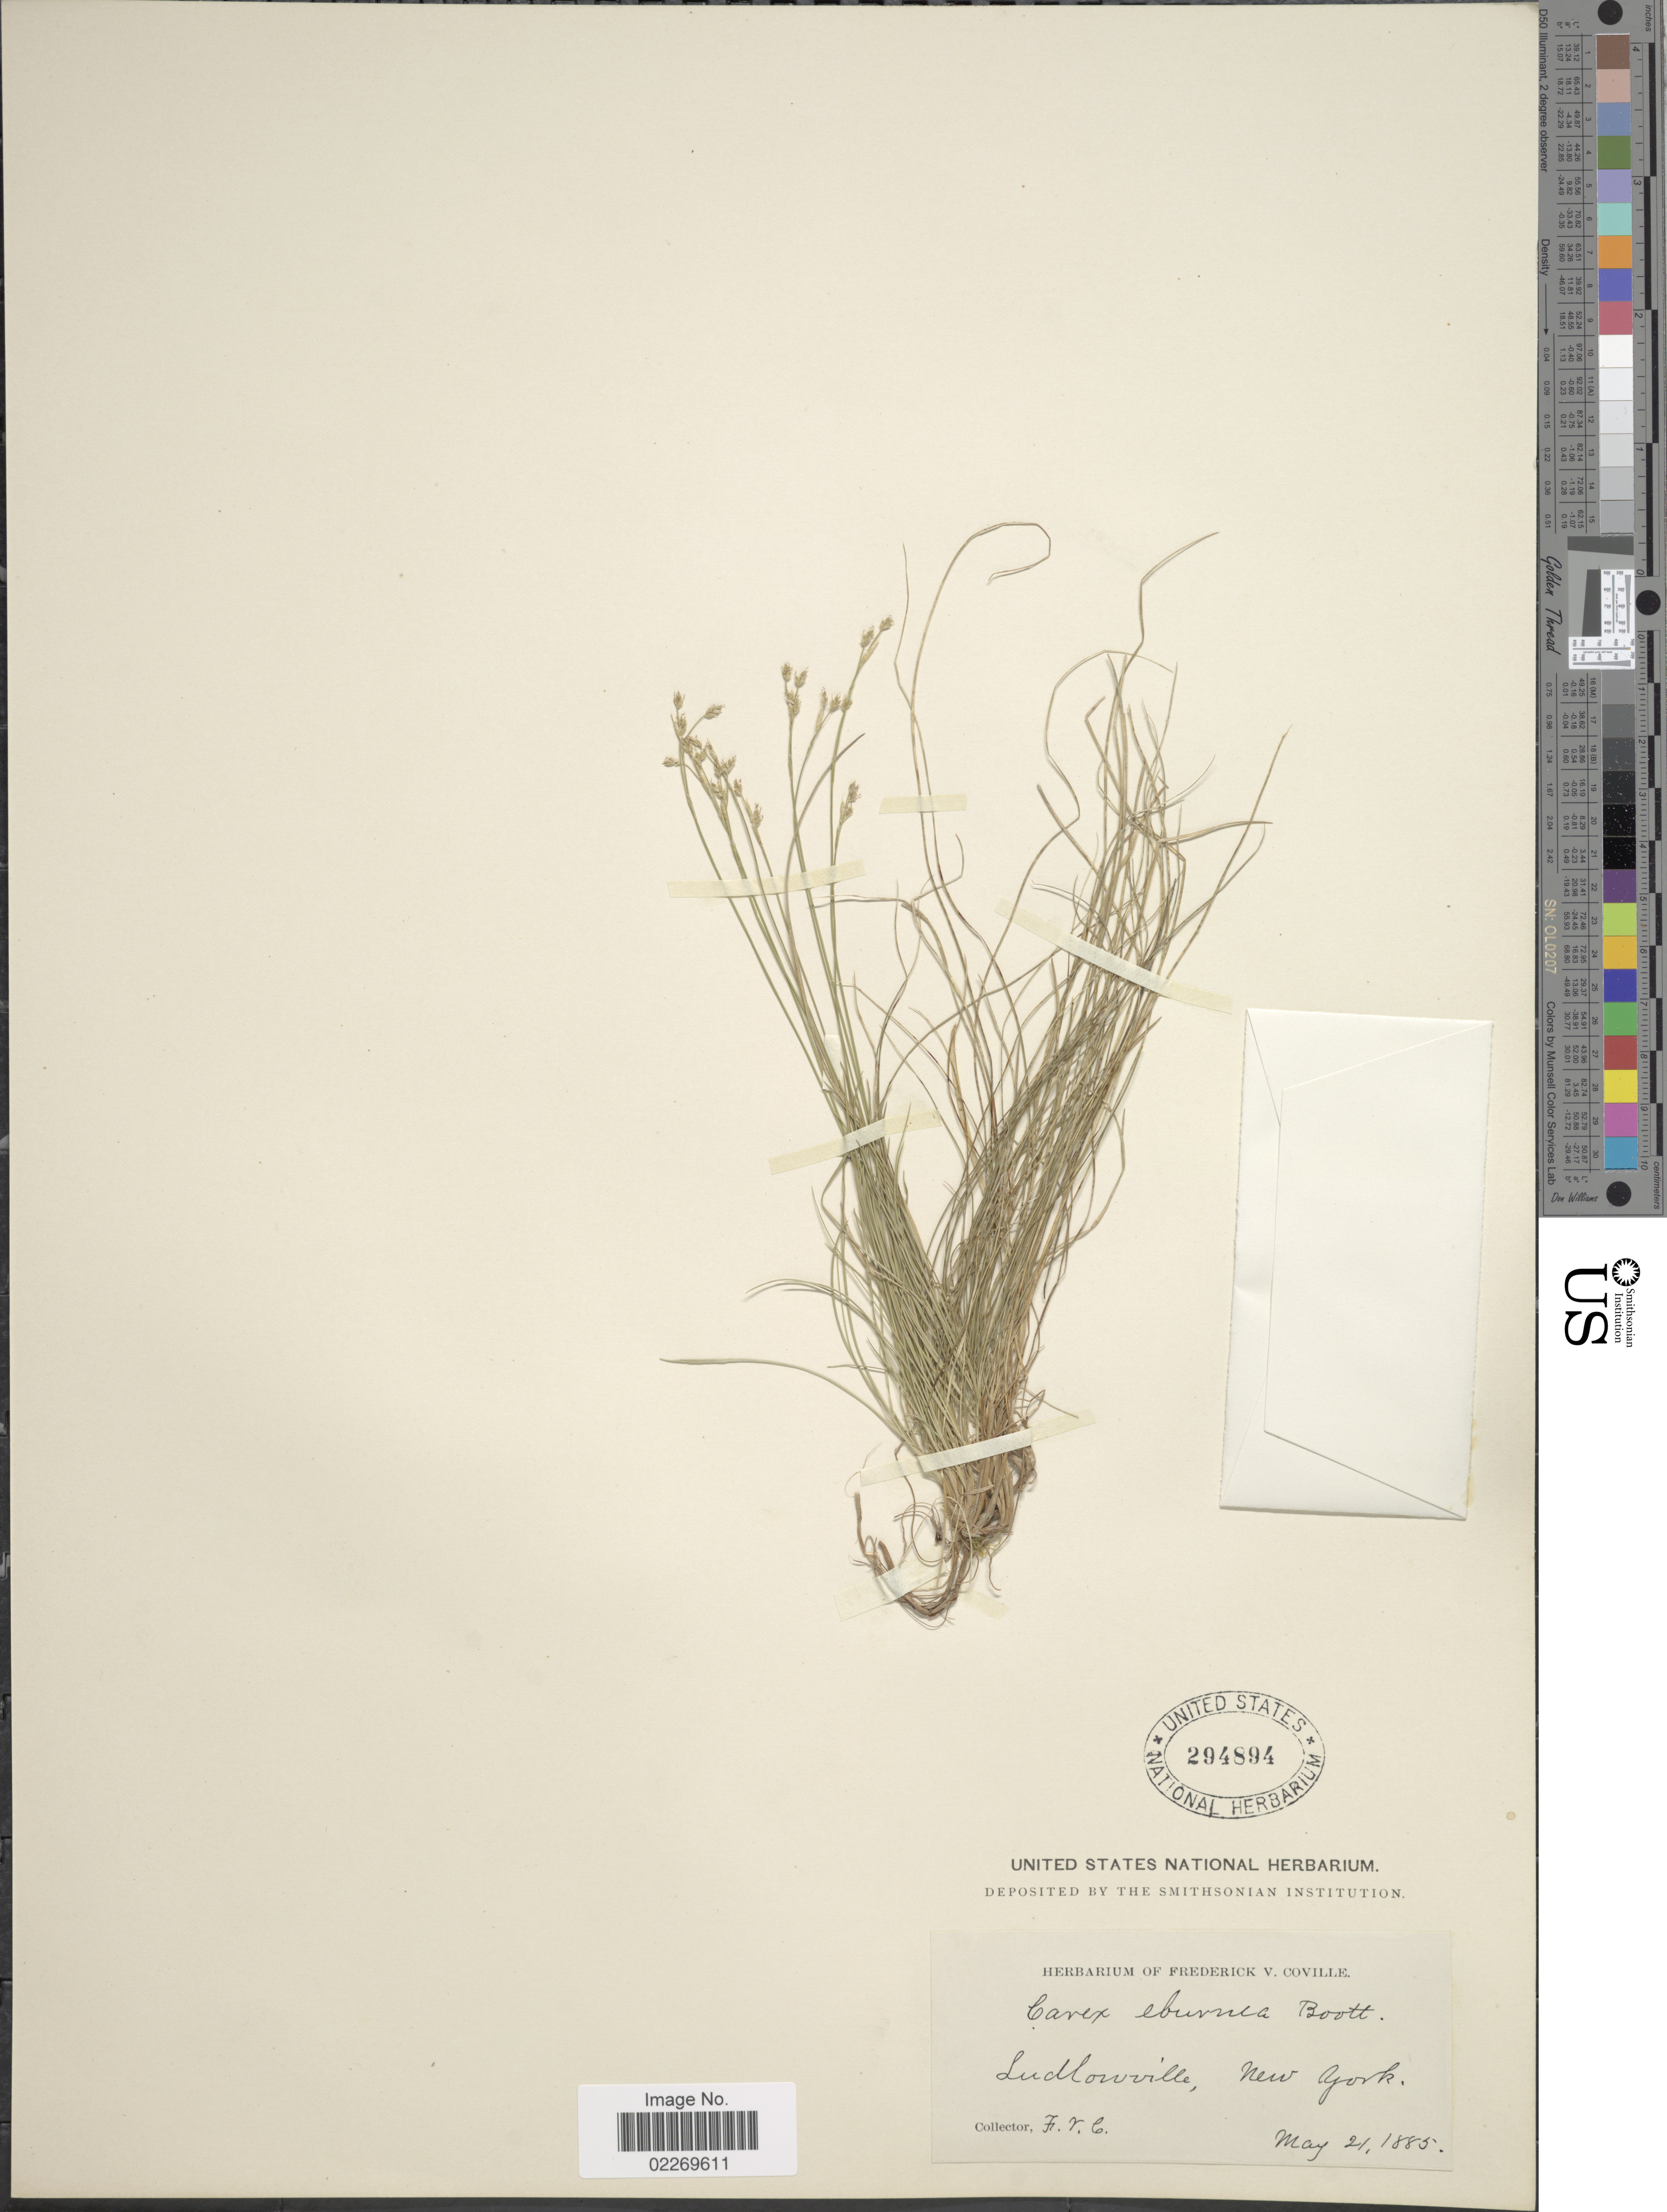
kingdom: Plantae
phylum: Tracheophyta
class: Liliopsida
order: Poales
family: Cyperaceae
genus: Carex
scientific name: Carex eburnea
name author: Boott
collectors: F. V. Coville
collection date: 1885-05-21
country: United States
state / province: New York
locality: Ludlowville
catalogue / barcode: US 294894